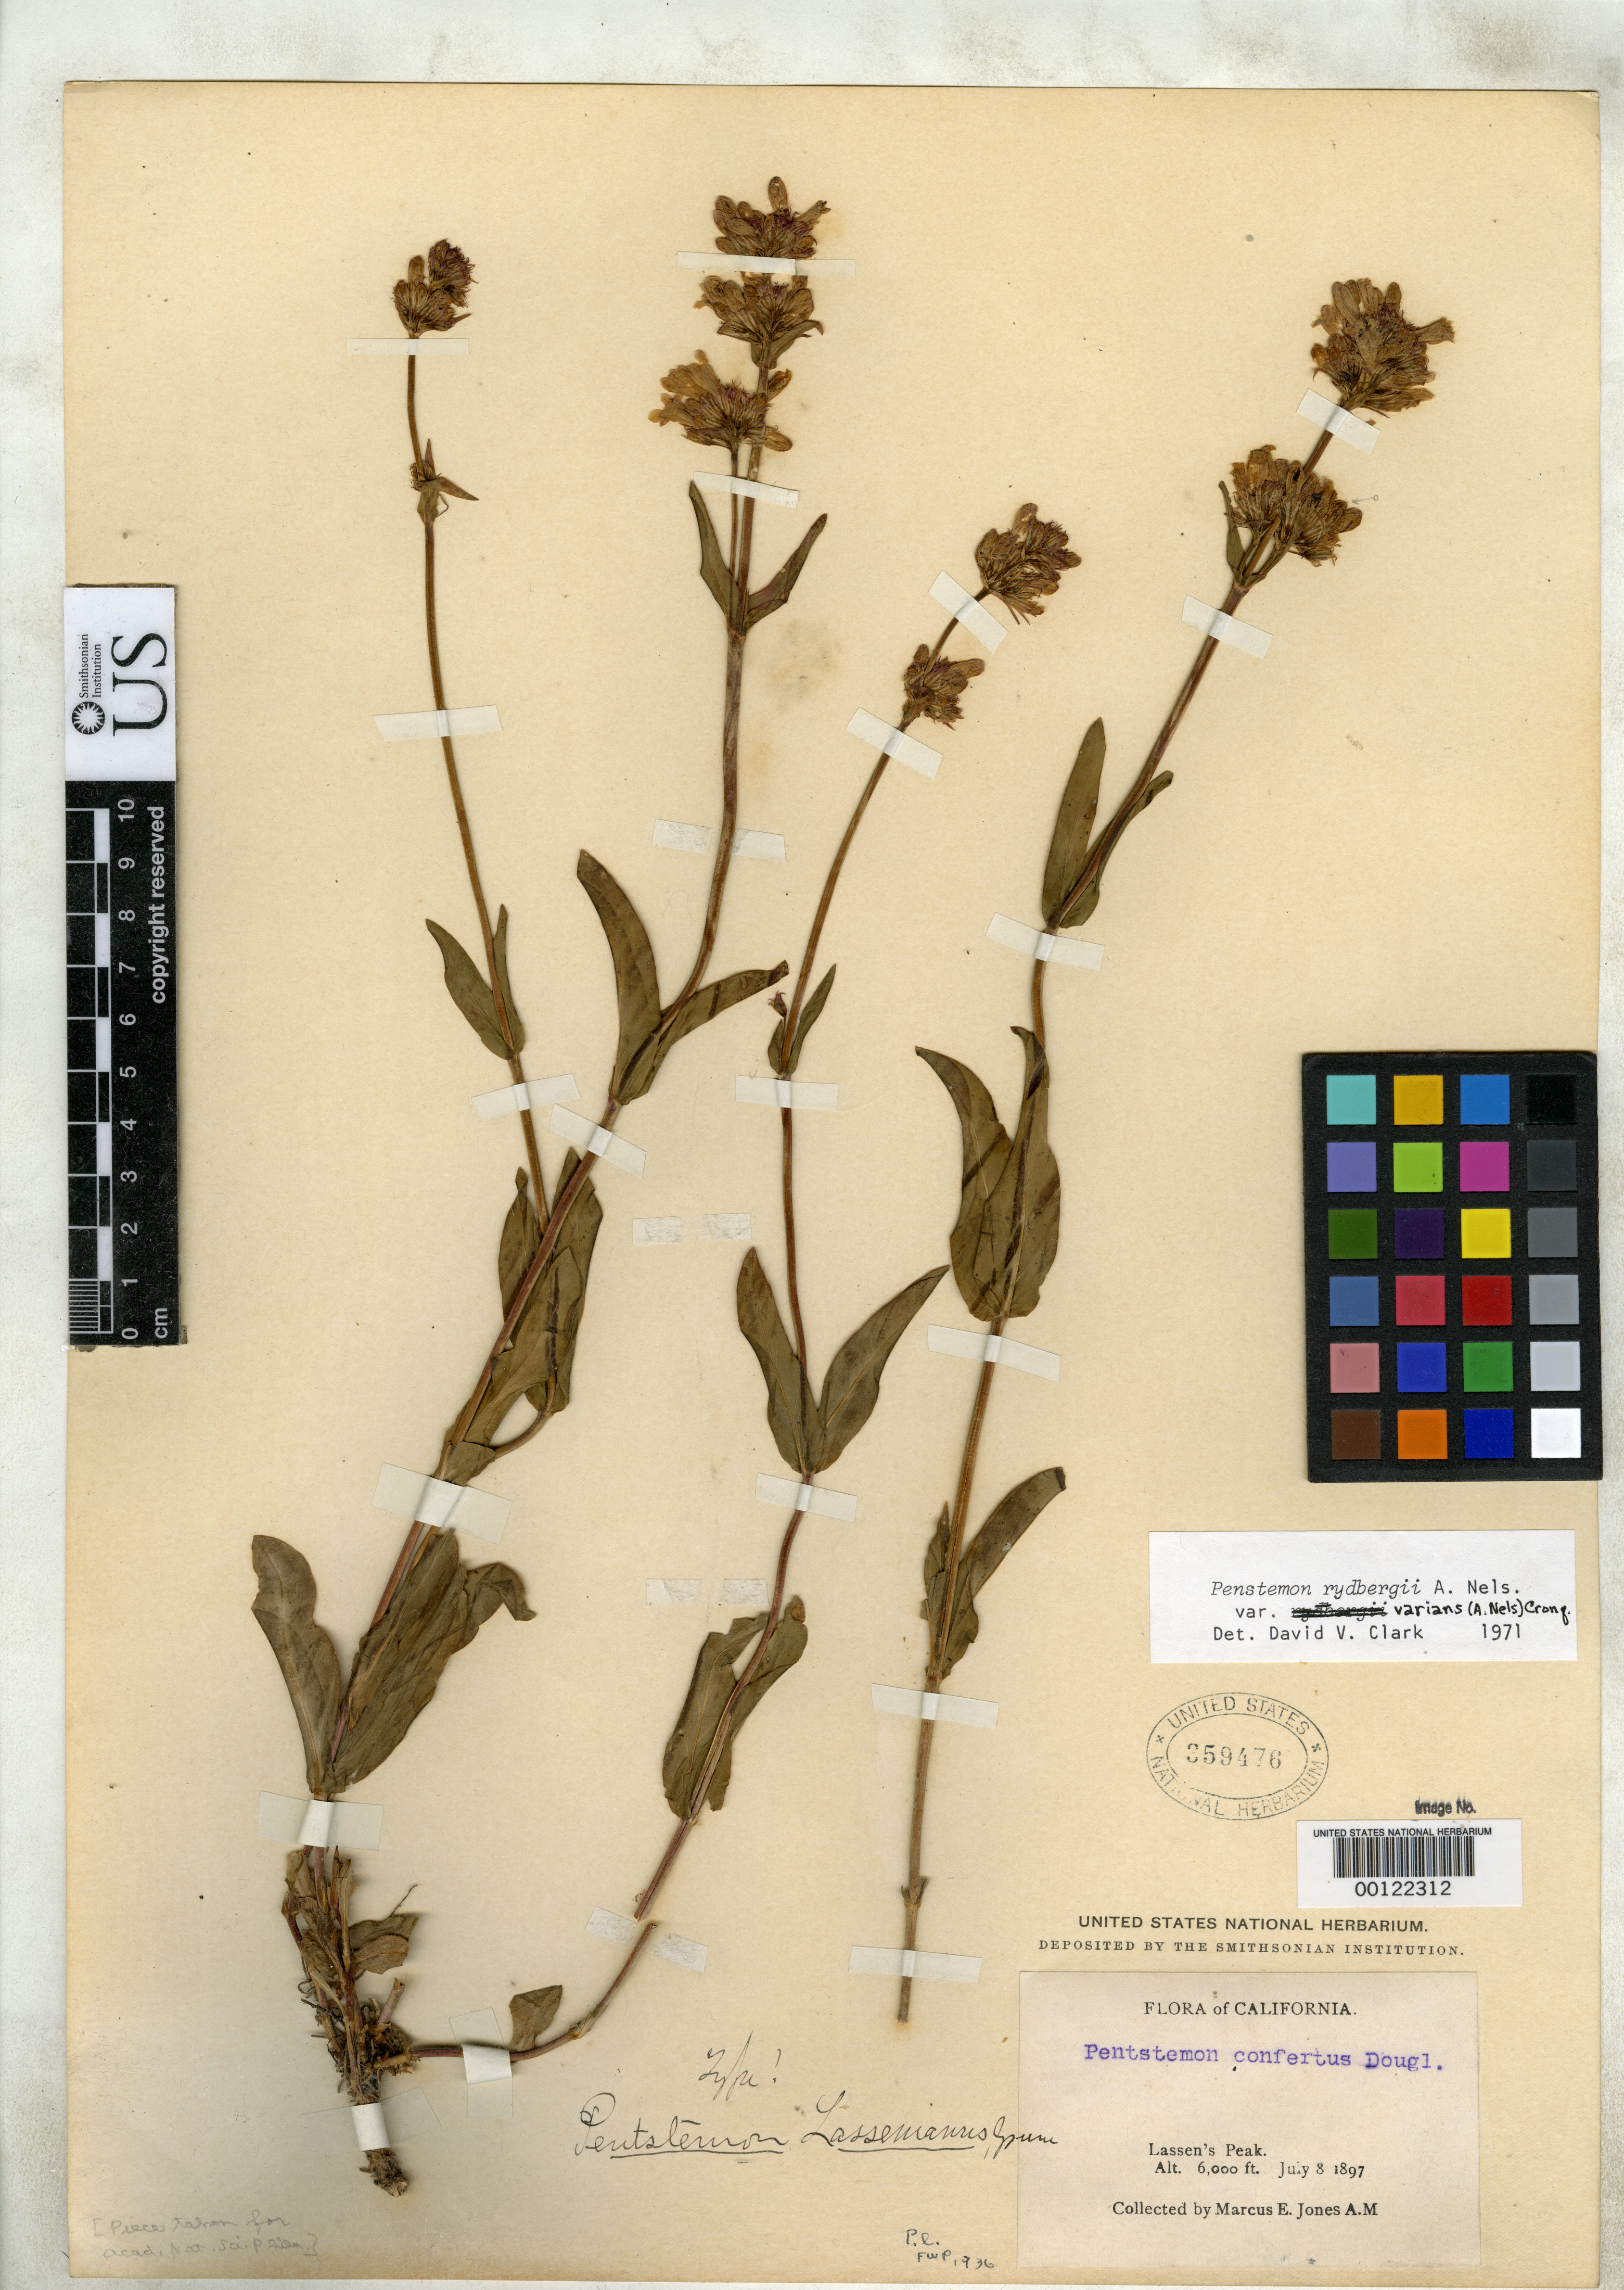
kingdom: Plantae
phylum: Tracheophyta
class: Magnoliopsida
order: Lamiales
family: Plantaginaceae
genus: Penstemon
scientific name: Penstemon lassenianus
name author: Greene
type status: Holotype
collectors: M. E. Jones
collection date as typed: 08 Jul 1897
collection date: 1897-07-08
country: United States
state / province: California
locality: Lassen; alt. 6000 Ft.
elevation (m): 1829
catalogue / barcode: US 359476